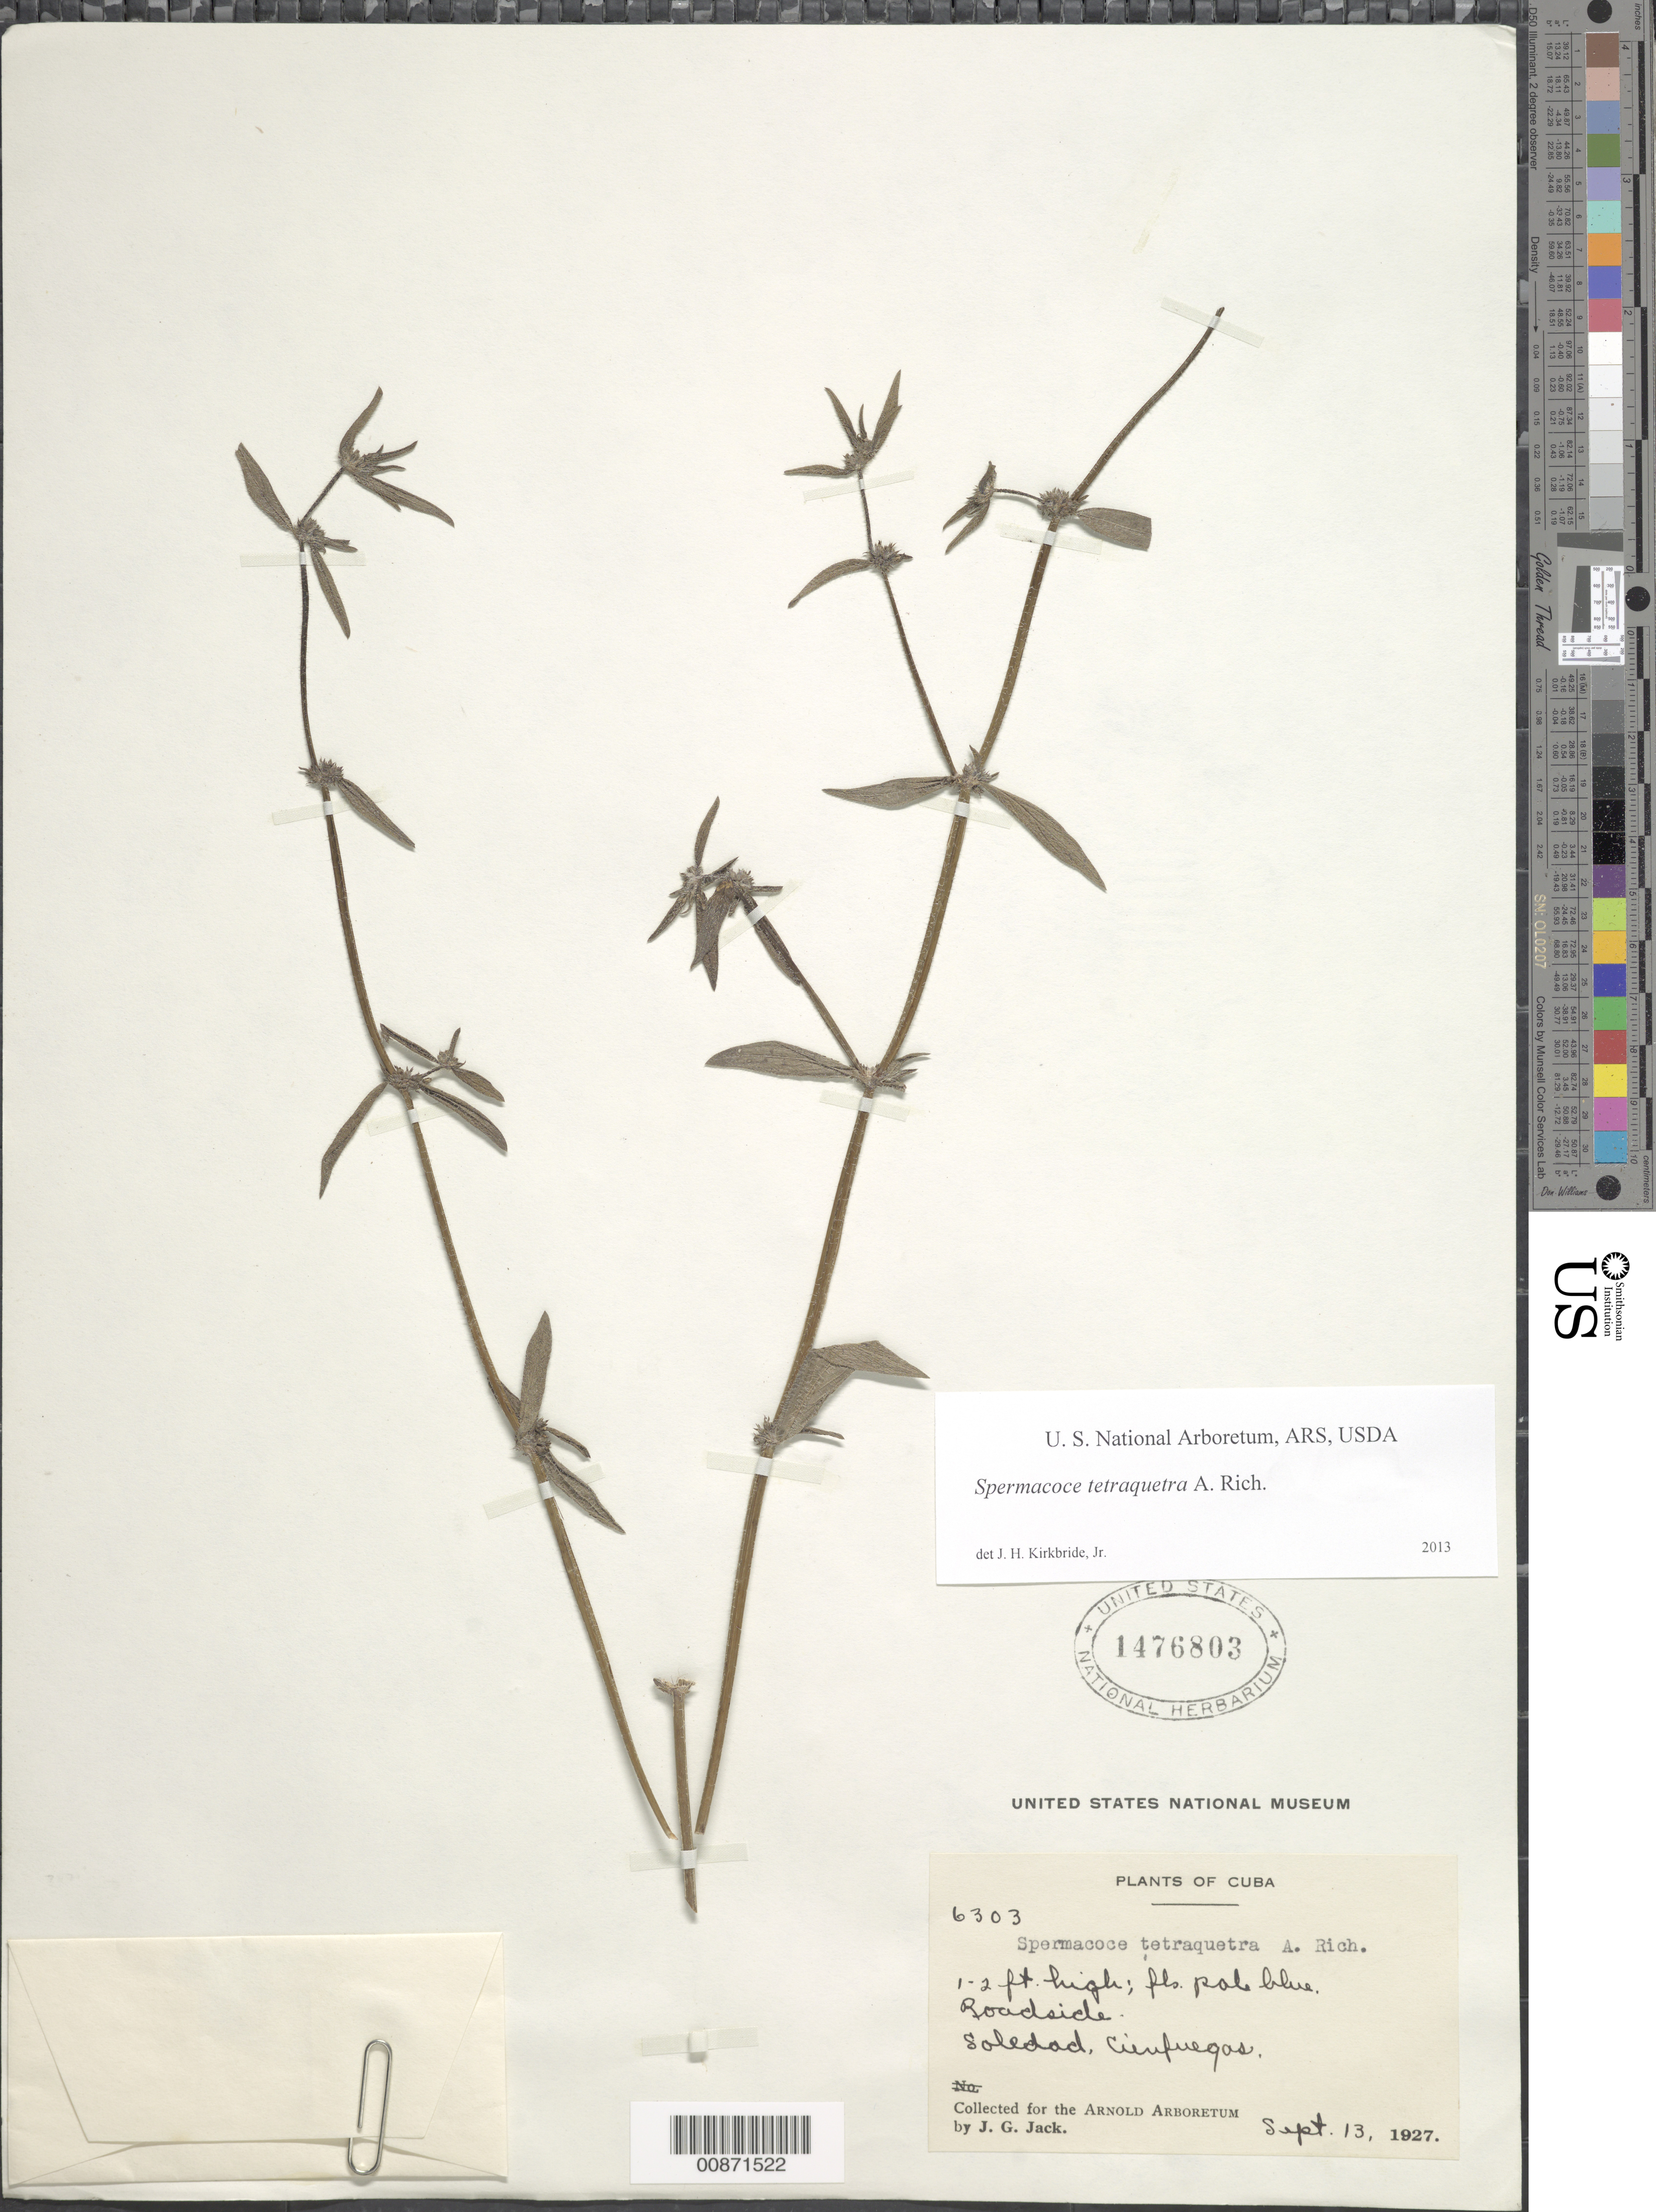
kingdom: Plantae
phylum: Tracheophyta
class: Magnoliopsida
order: Gentianales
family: Rubiaceae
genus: Spermacoce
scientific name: Spermacoce tetraquetra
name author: A. Rich.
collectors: J. G. Jack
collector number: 6303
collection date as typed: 13 Sep 1927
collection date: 1927-09-13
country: Cuba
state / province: Las Villas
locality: Soledad, Cienfuegos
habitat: Roadside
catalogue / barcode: US 1476803